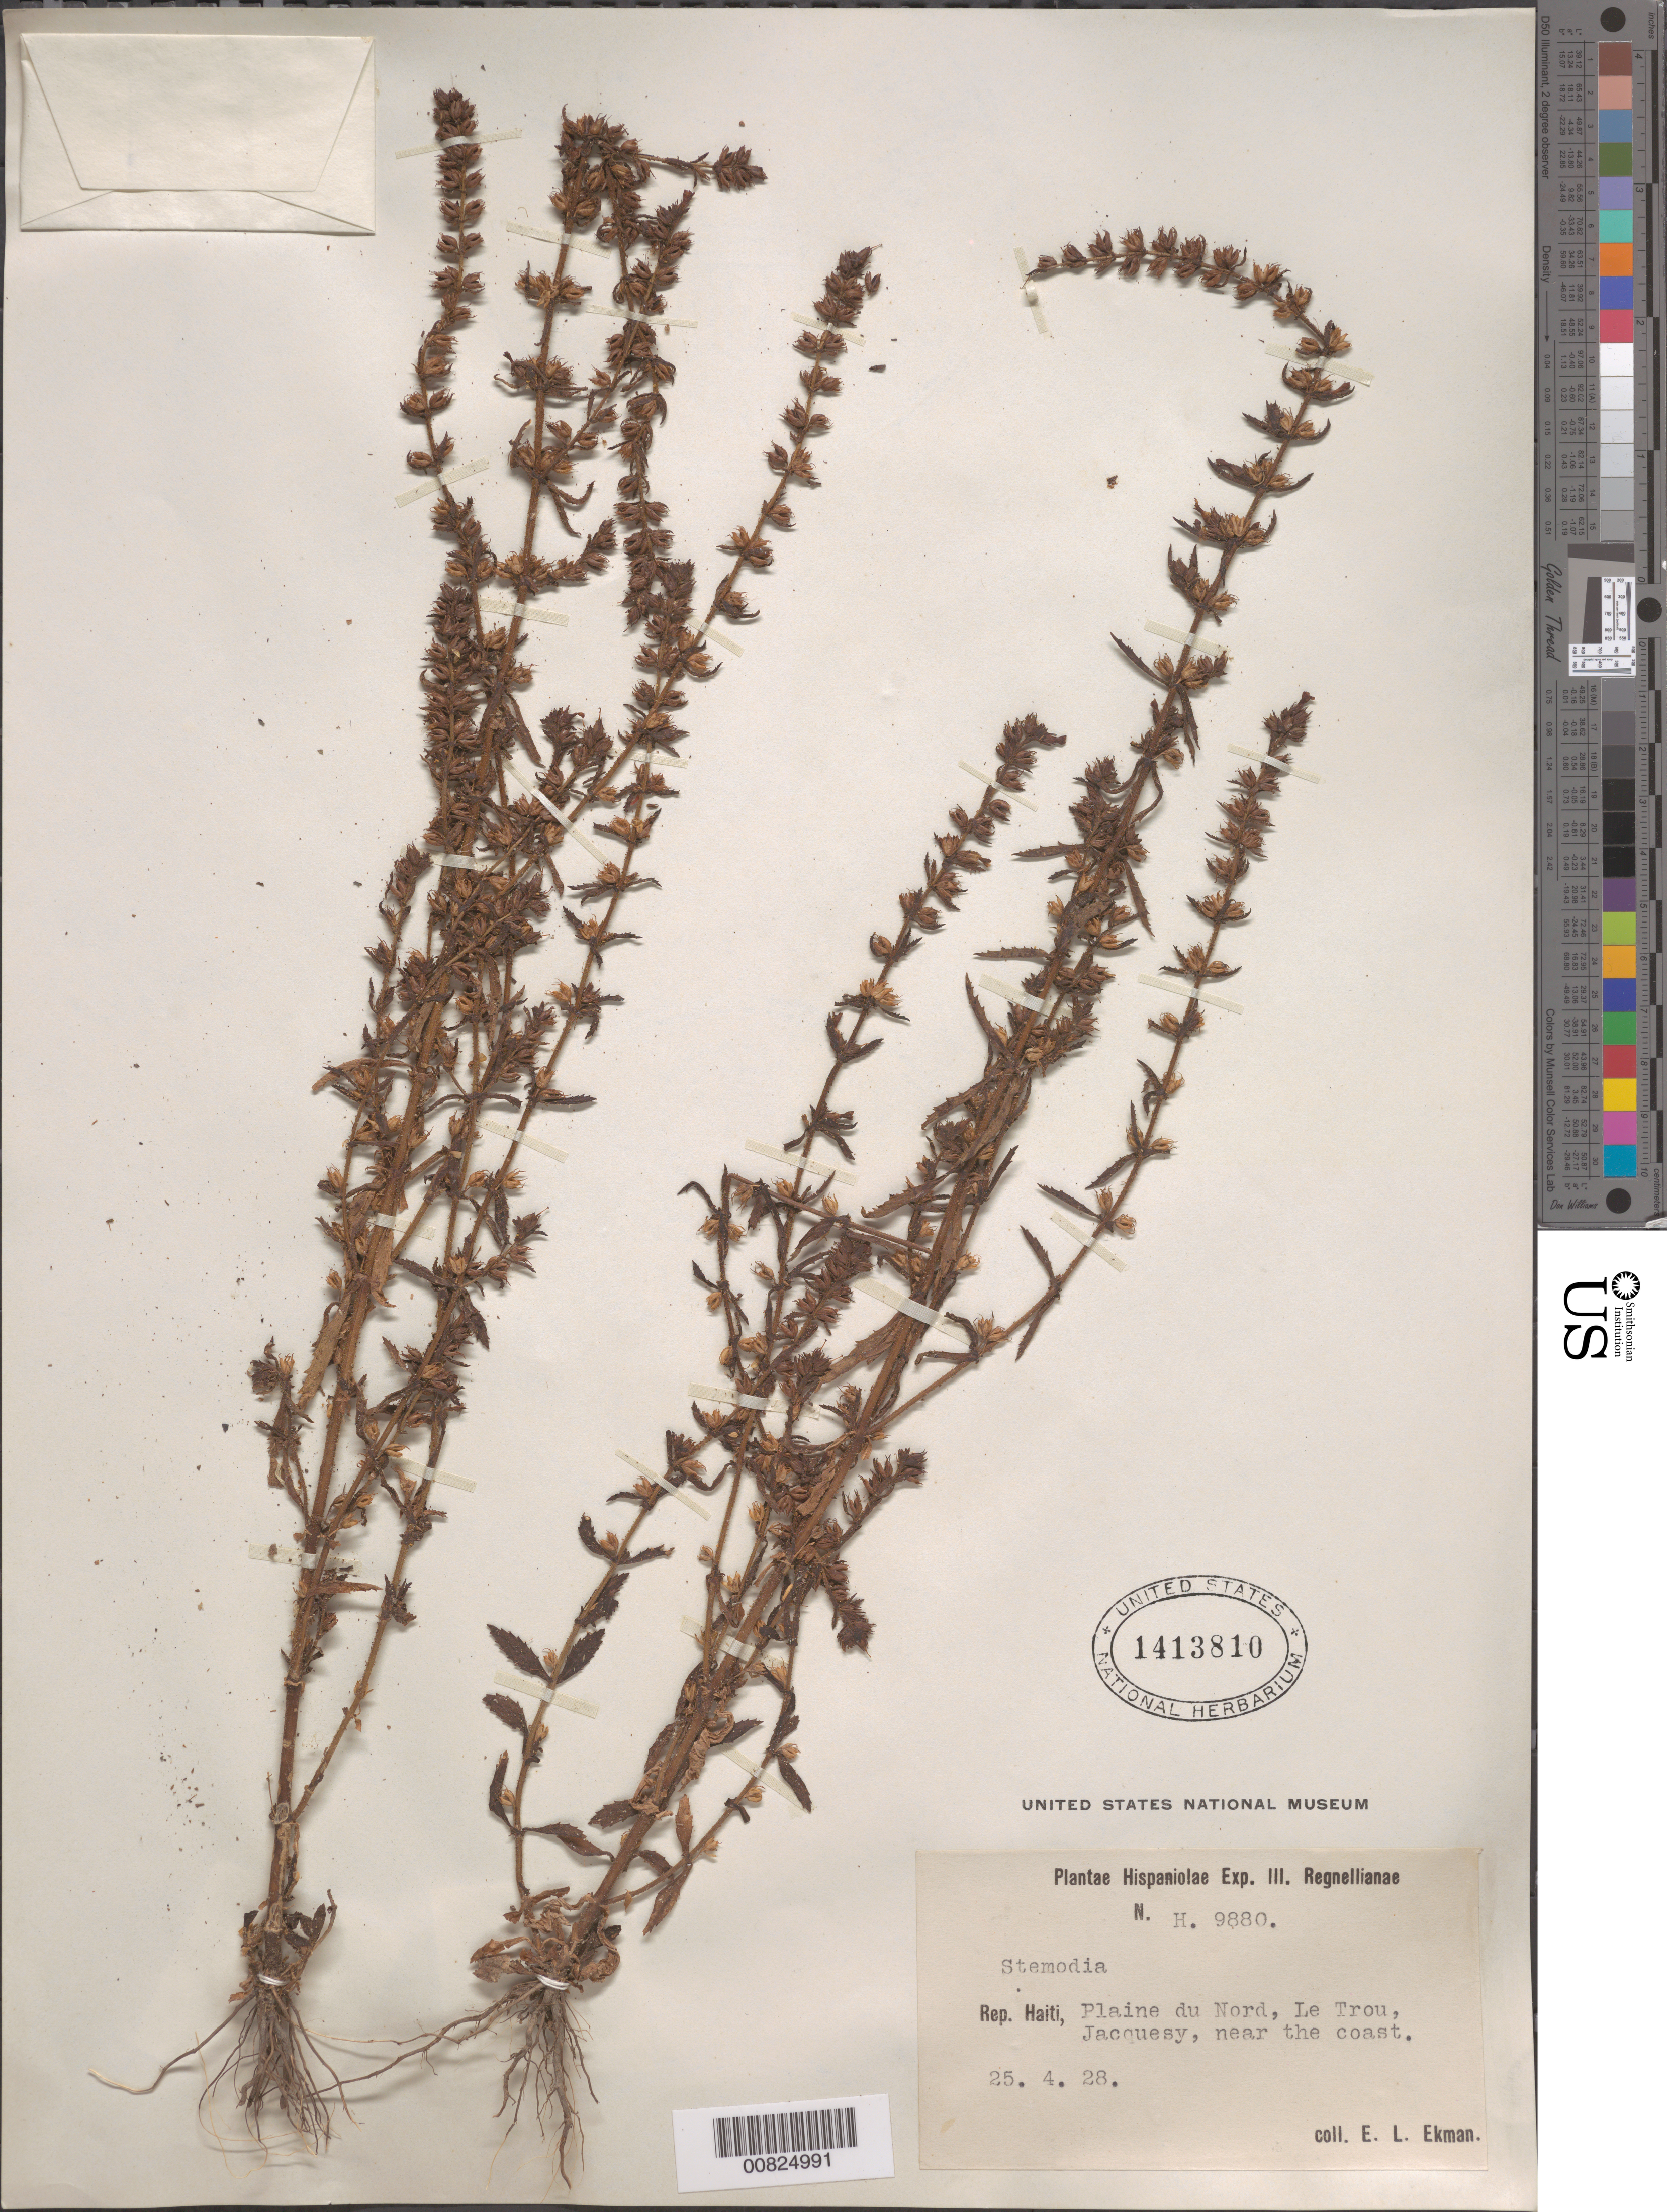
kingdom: Plantae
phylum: Tracheophyta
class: Magnoliopsida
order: Lamiales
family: Plantaginaceae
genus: Stemodia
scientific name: Stemodia maritima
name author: L.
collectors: E. L. Ekman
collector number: H 9880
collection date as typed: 25 Apr 1928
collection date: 1928-04-25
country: Haiti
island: Hispaniola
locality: Plaine de Nord, Le Trou, Jacquesy, near the coast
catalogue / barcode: US 1413810